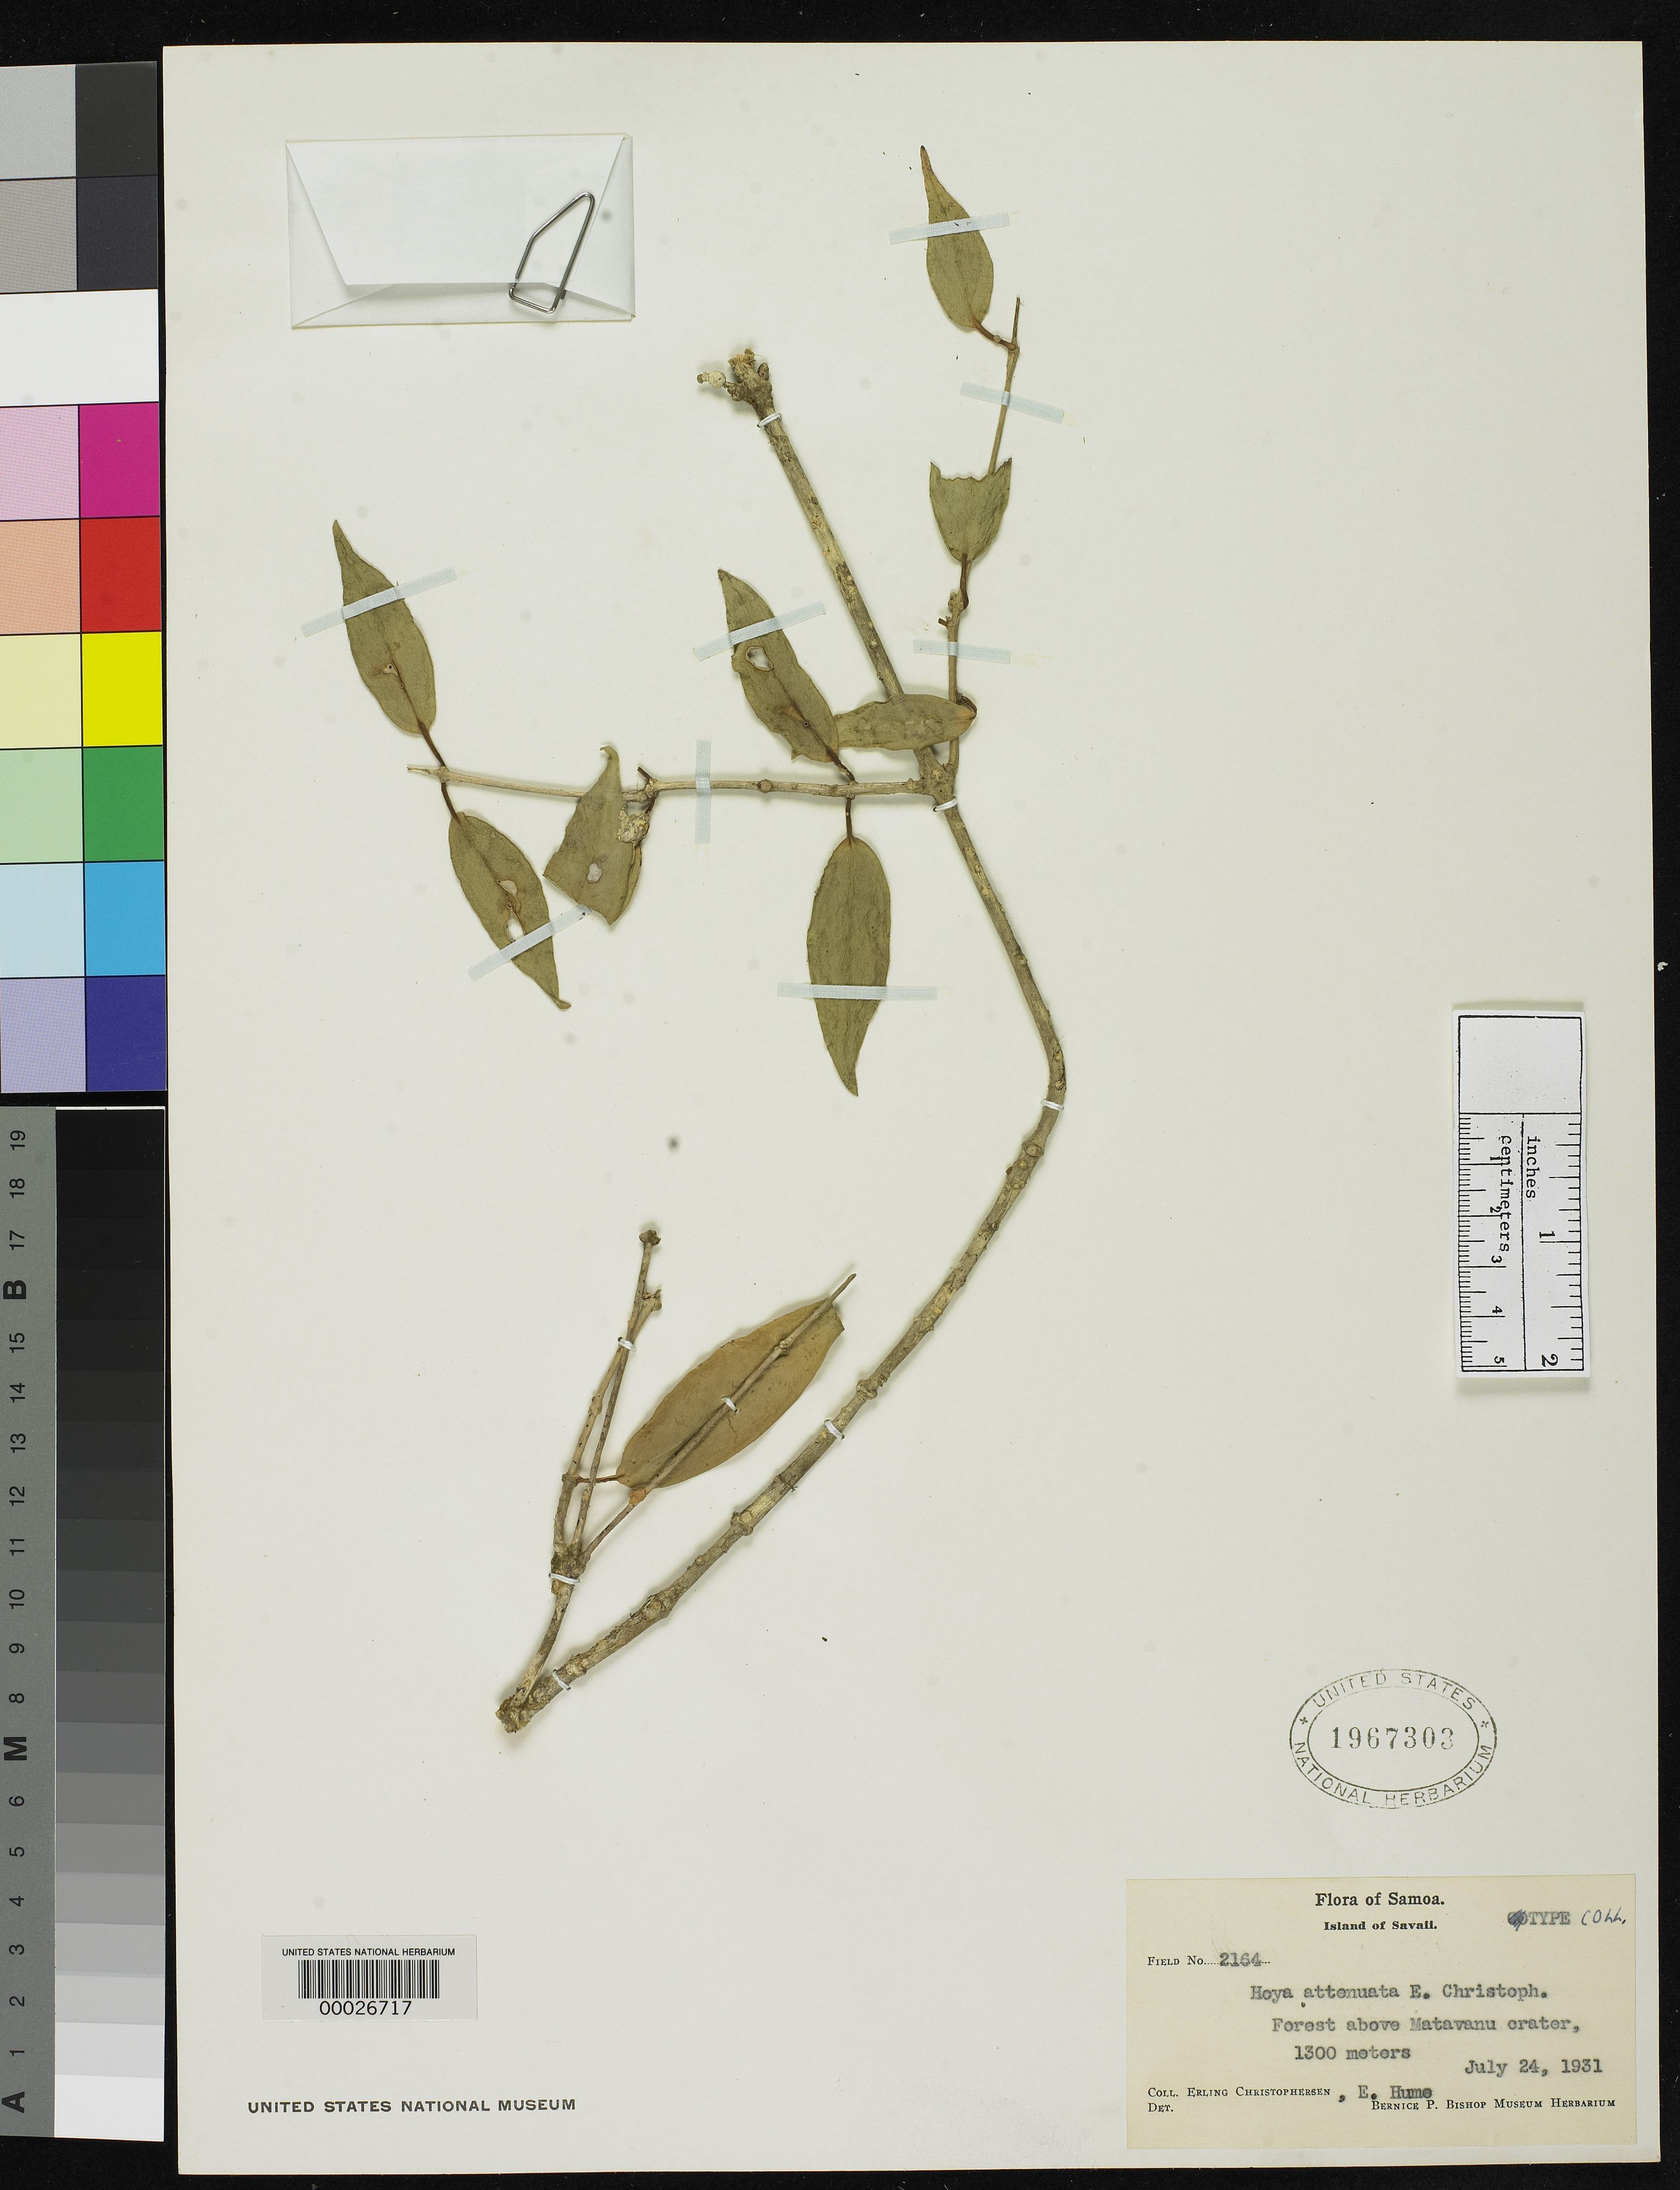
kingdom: Plantae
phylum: Tracheophyta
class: Magnoliopsida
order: Gentianales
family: Apocynaceae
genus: Hoya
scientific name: Hoya attenuata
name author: Christoph.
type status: Isotype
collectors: E. Christophersen & E. Hume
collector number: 2164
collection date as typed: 24 Jul 1931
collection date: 1931-07-24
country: Samoa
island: Savai'i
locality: Forest above Matavanu crater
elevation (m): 1300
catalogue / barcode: US 1967303